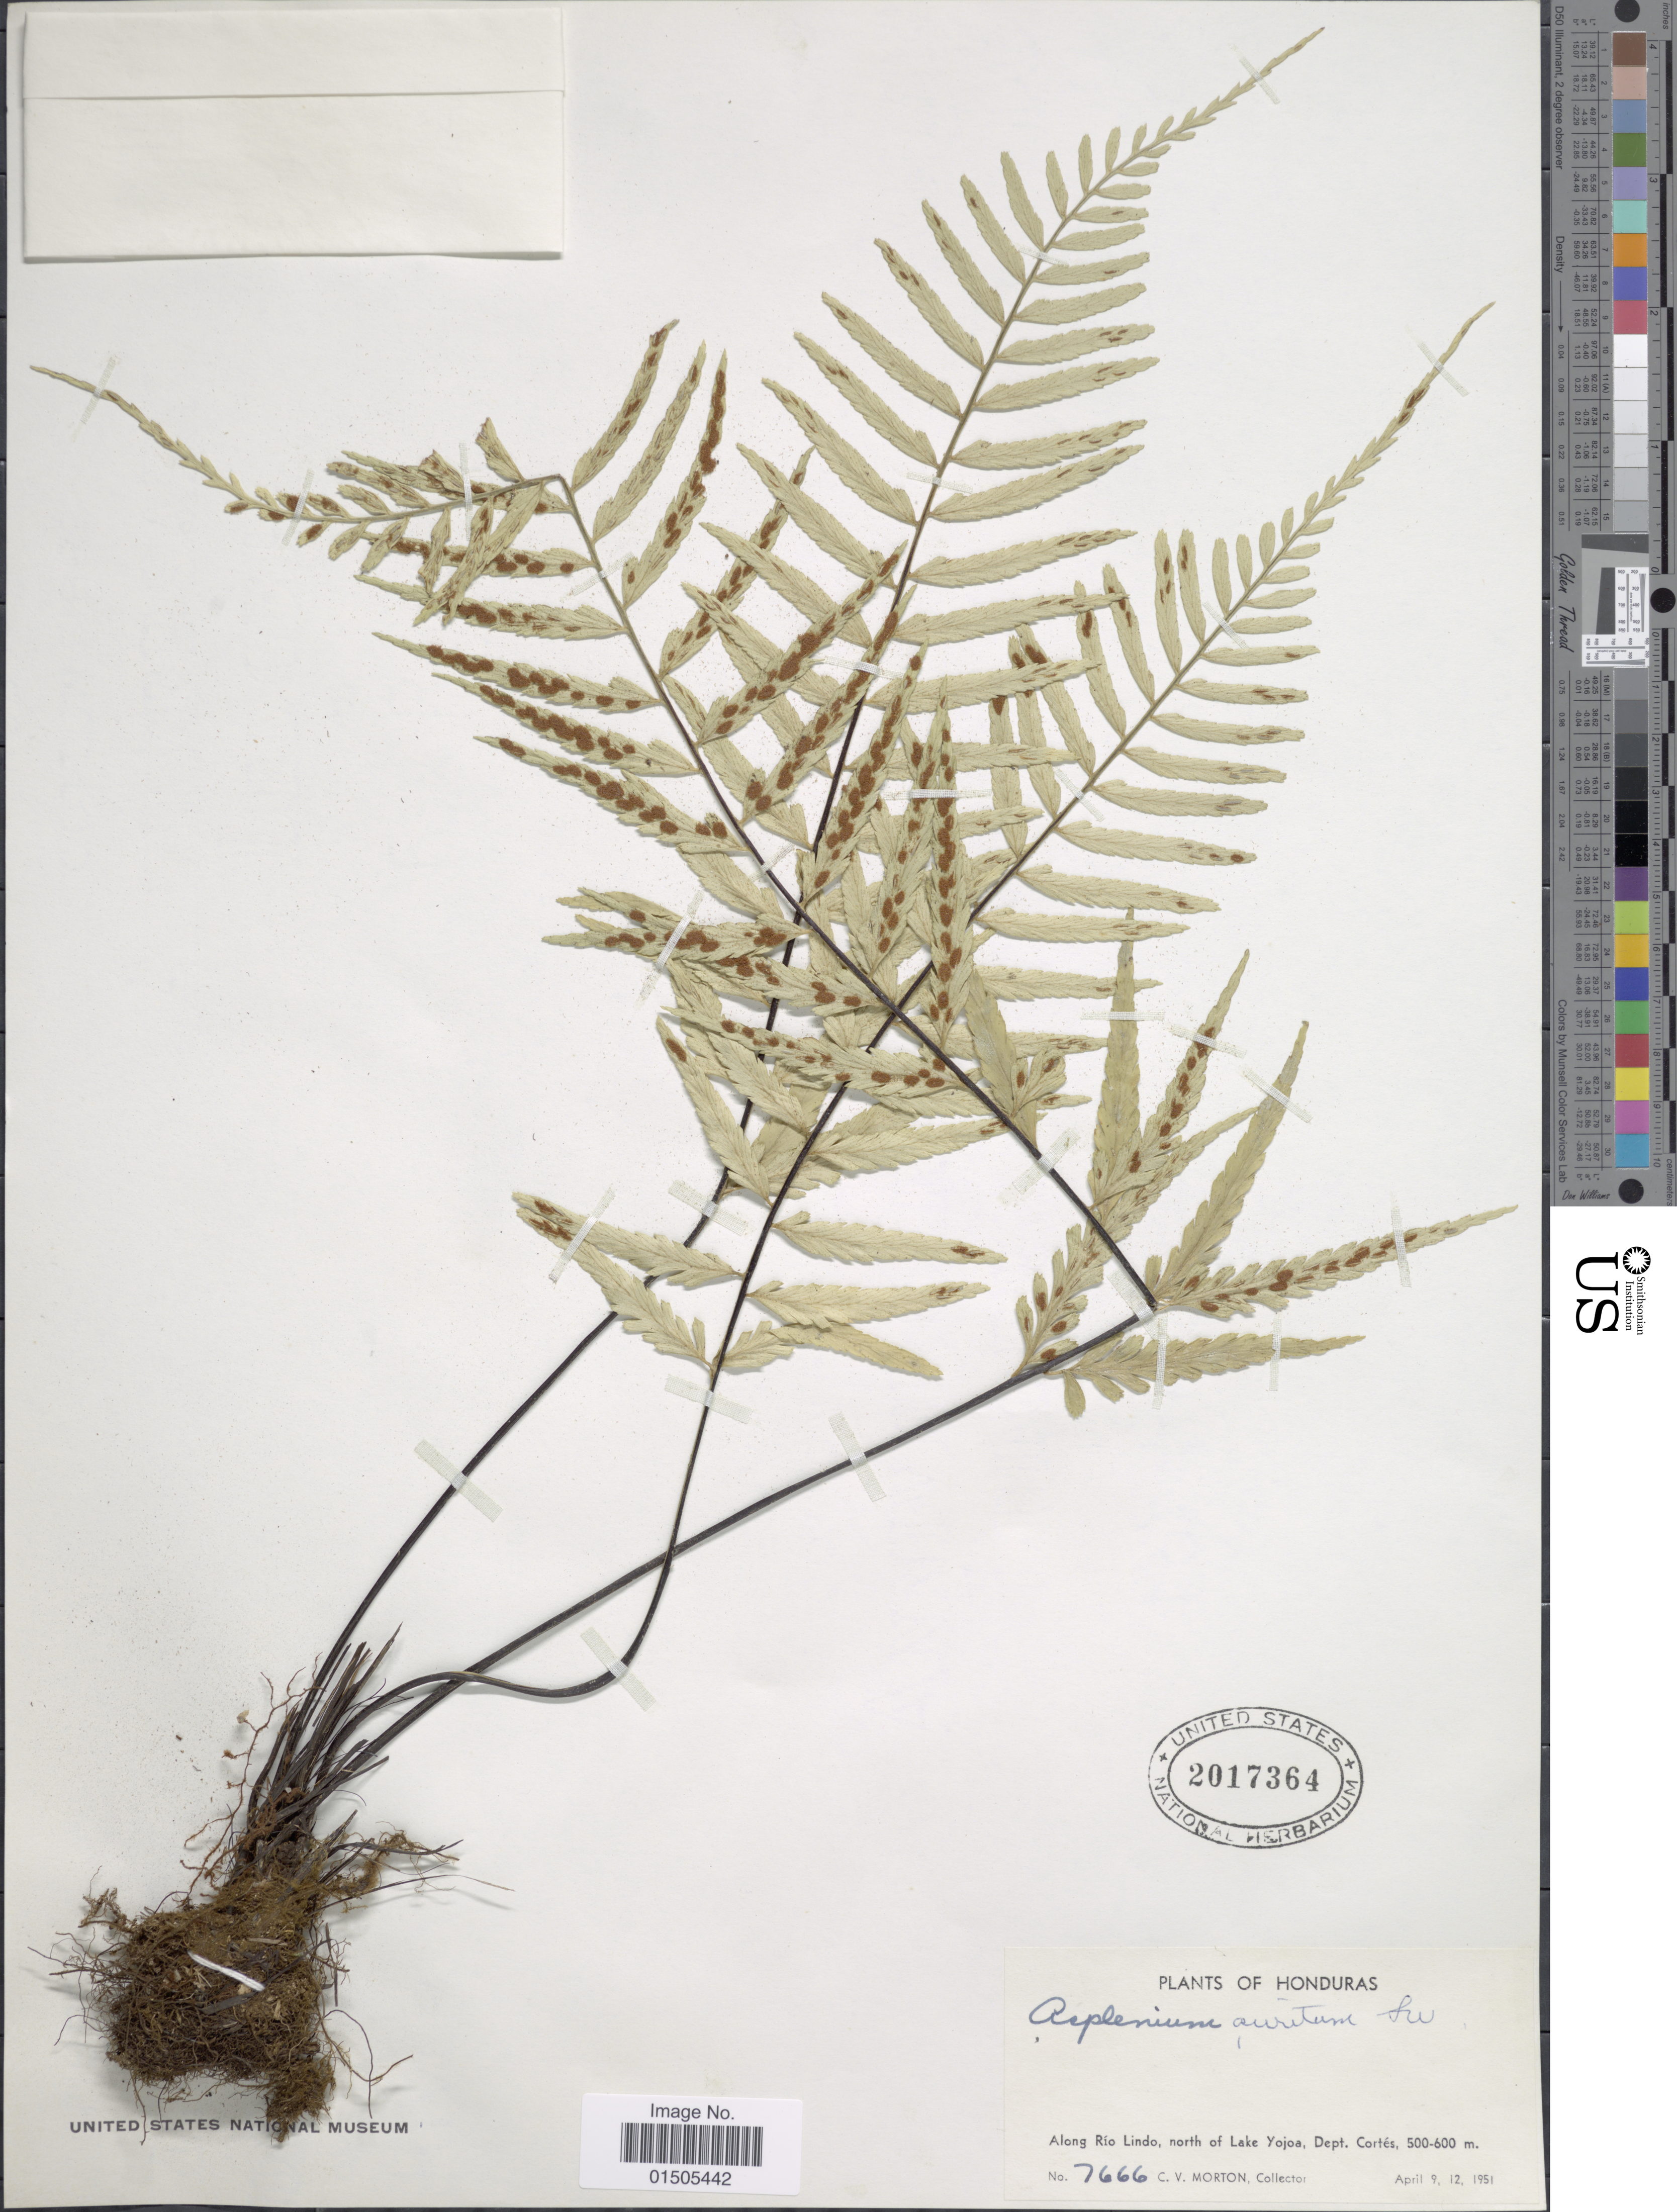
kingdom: Plantae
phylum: Tracheophyta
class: Polypodiopsida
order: Polypodiales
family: Aspleniaceae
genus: Asplenium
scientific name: Asplenium auritum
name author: Sw.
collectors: C. V. Morton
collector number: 7666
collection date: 1951-04-09/1951-04-12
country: Honduras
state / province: Cortés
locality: Along Río Lindo, north of Lake Yojoa.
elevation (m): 500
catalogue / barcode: US 2017364